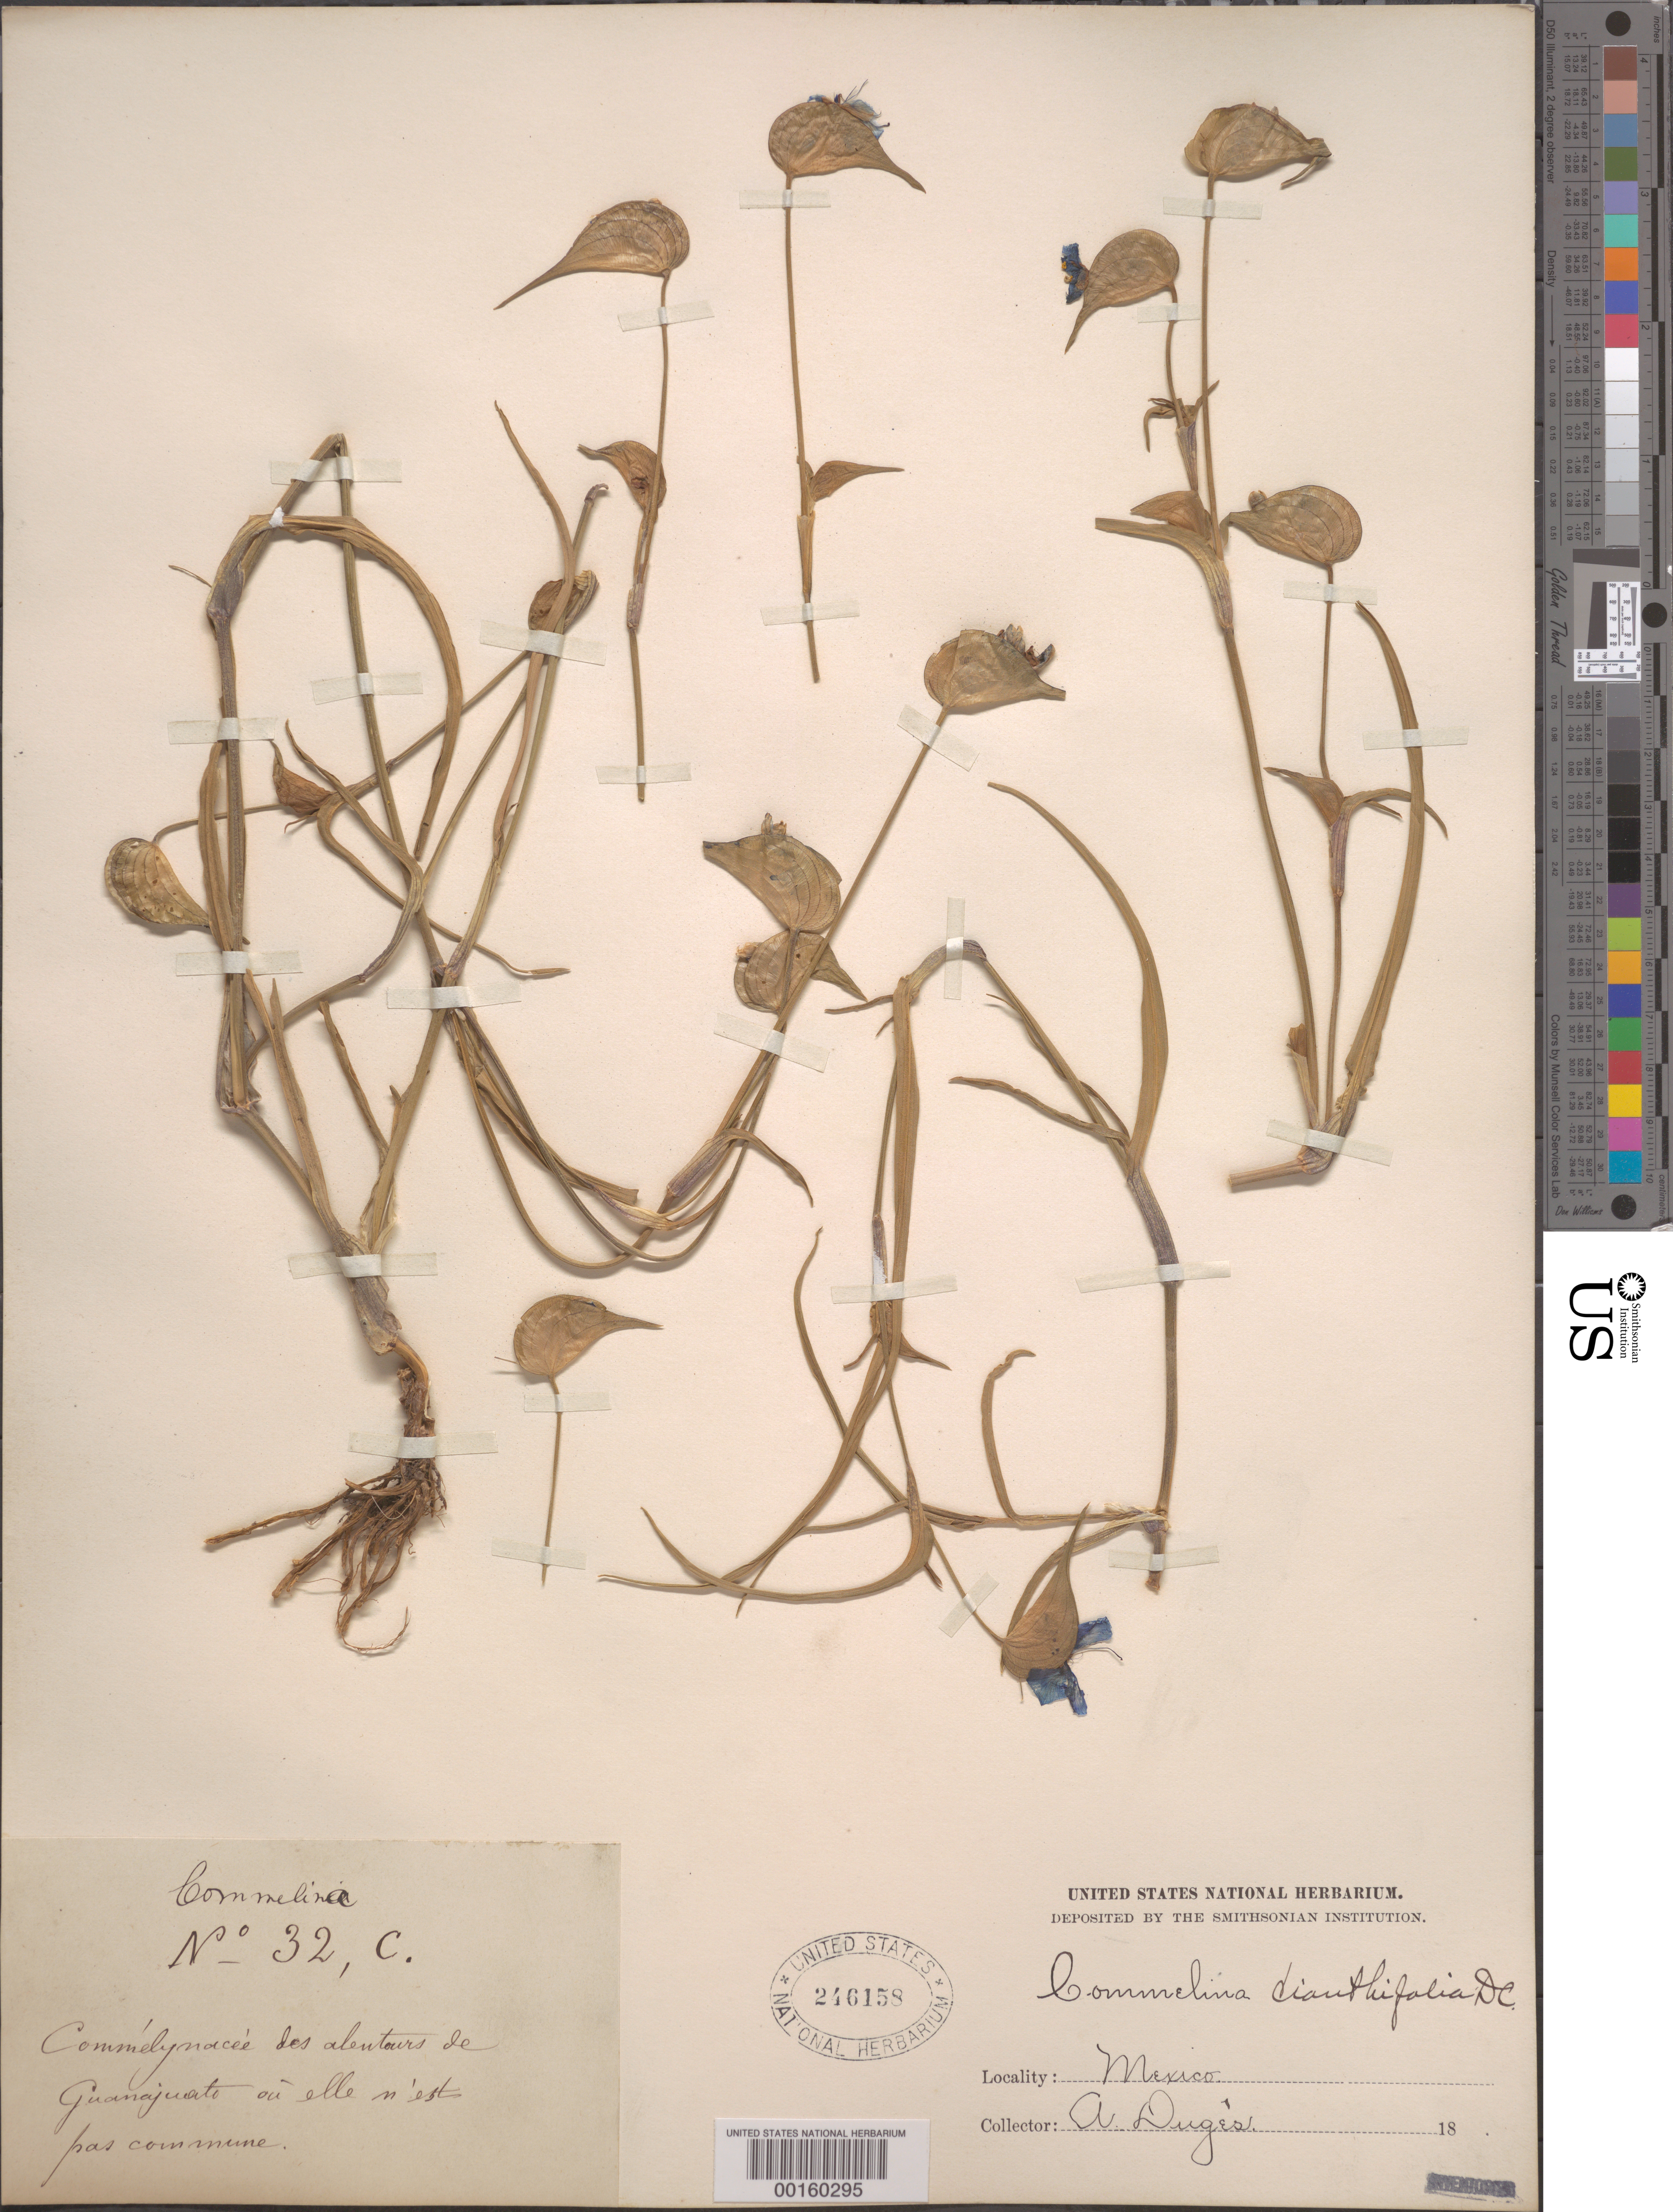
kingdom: Plantae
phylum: Tracheophyta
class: Liliopsida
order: Commelinales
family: Commelinaceae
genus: Commelina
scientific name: Commelina dianthifolia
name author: Redouté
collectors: A. Duges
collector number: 32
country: Mexico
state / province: Guanajuato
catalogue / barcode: US 246158